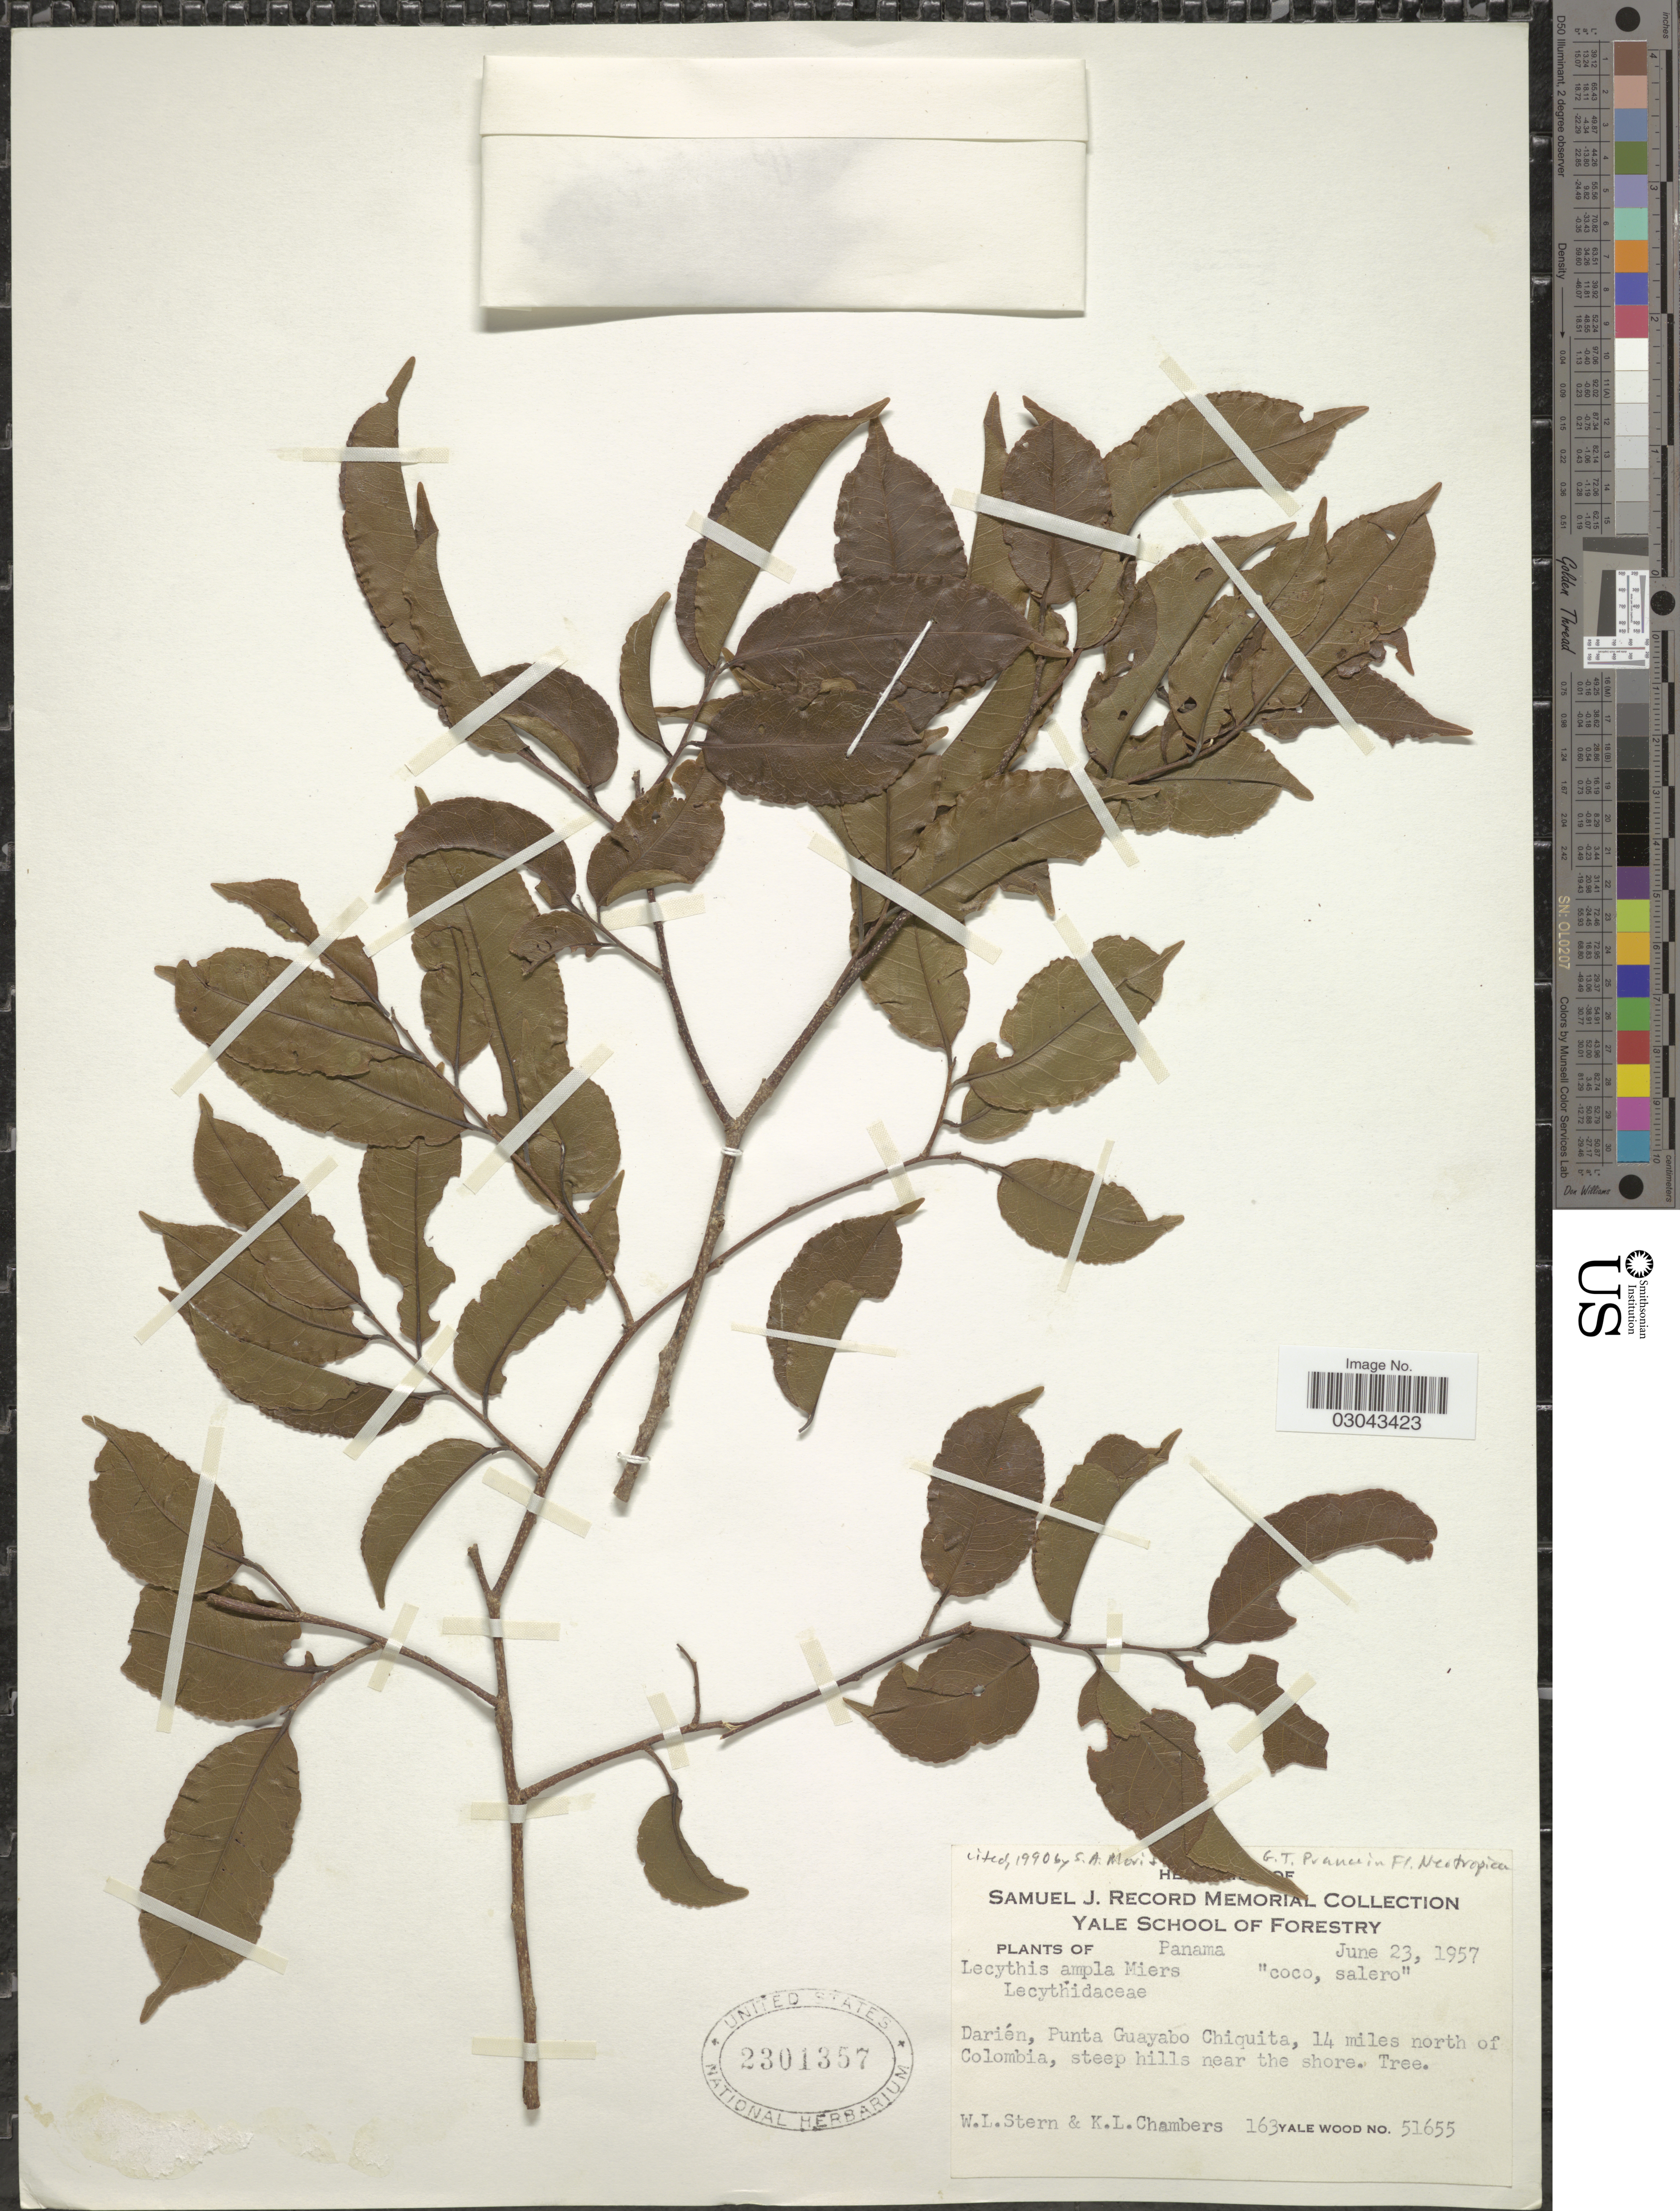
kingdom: Plantae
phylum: Tracheophyta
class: Magnoliopsida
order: Ericales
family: Lecythidaceae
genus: Lecythis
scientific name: Lecythis ampla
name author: Miers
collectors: W. L. Stern & K. Chambers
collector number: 163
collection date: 1957-06-23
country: Panama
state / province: Darién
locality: Darién, Punta Guayabo Chiquita, 14 miles north of Colombia, steep hills near the shore.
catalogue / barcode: US 2301357